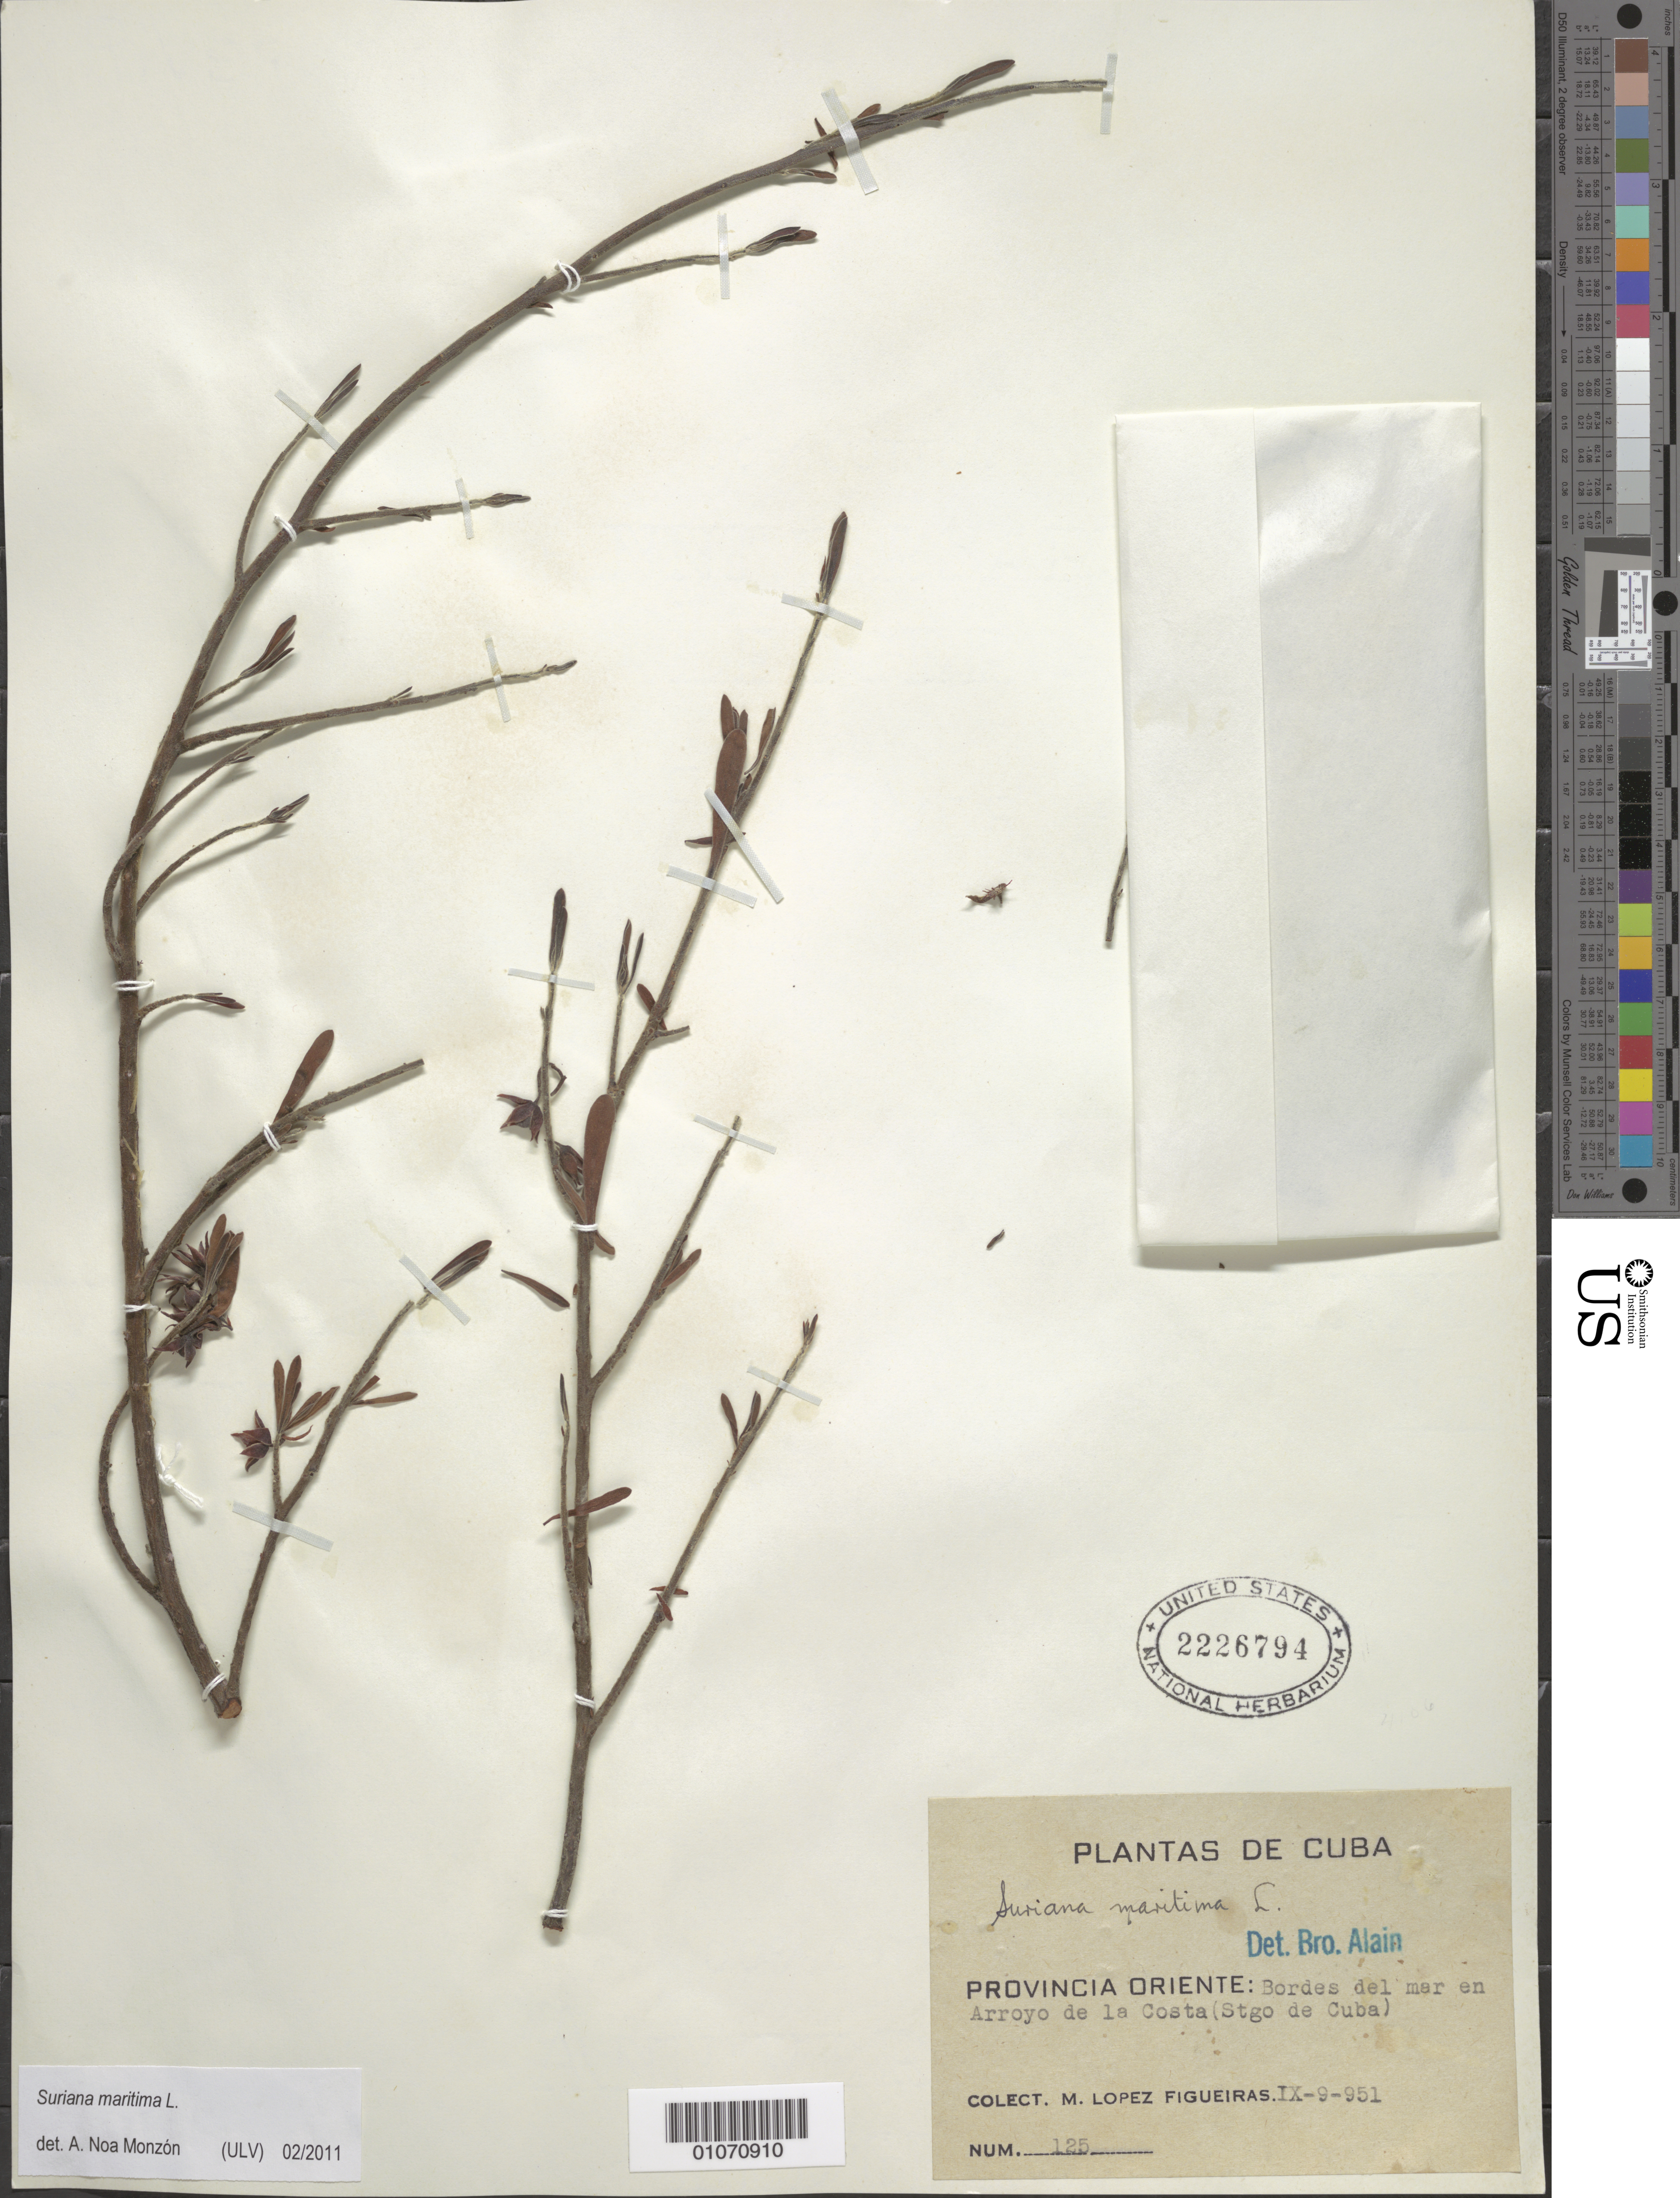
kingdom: Plantae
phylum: Tracheophyta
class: Magnoliopsida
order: Fabales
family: Surianaceae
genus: Suriana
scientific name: Suriana maritima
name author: L.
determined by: Noa Monzón, A.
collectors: M. López Figueiras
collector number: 125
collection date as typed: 09 Sep 1951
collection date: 1951-09-09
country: Cuba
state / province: Santiago de Cuba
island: Cuba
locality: Arroyo de la Costa, Santiago de Cuba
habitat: Bordes del mar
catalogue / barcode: US 2226794